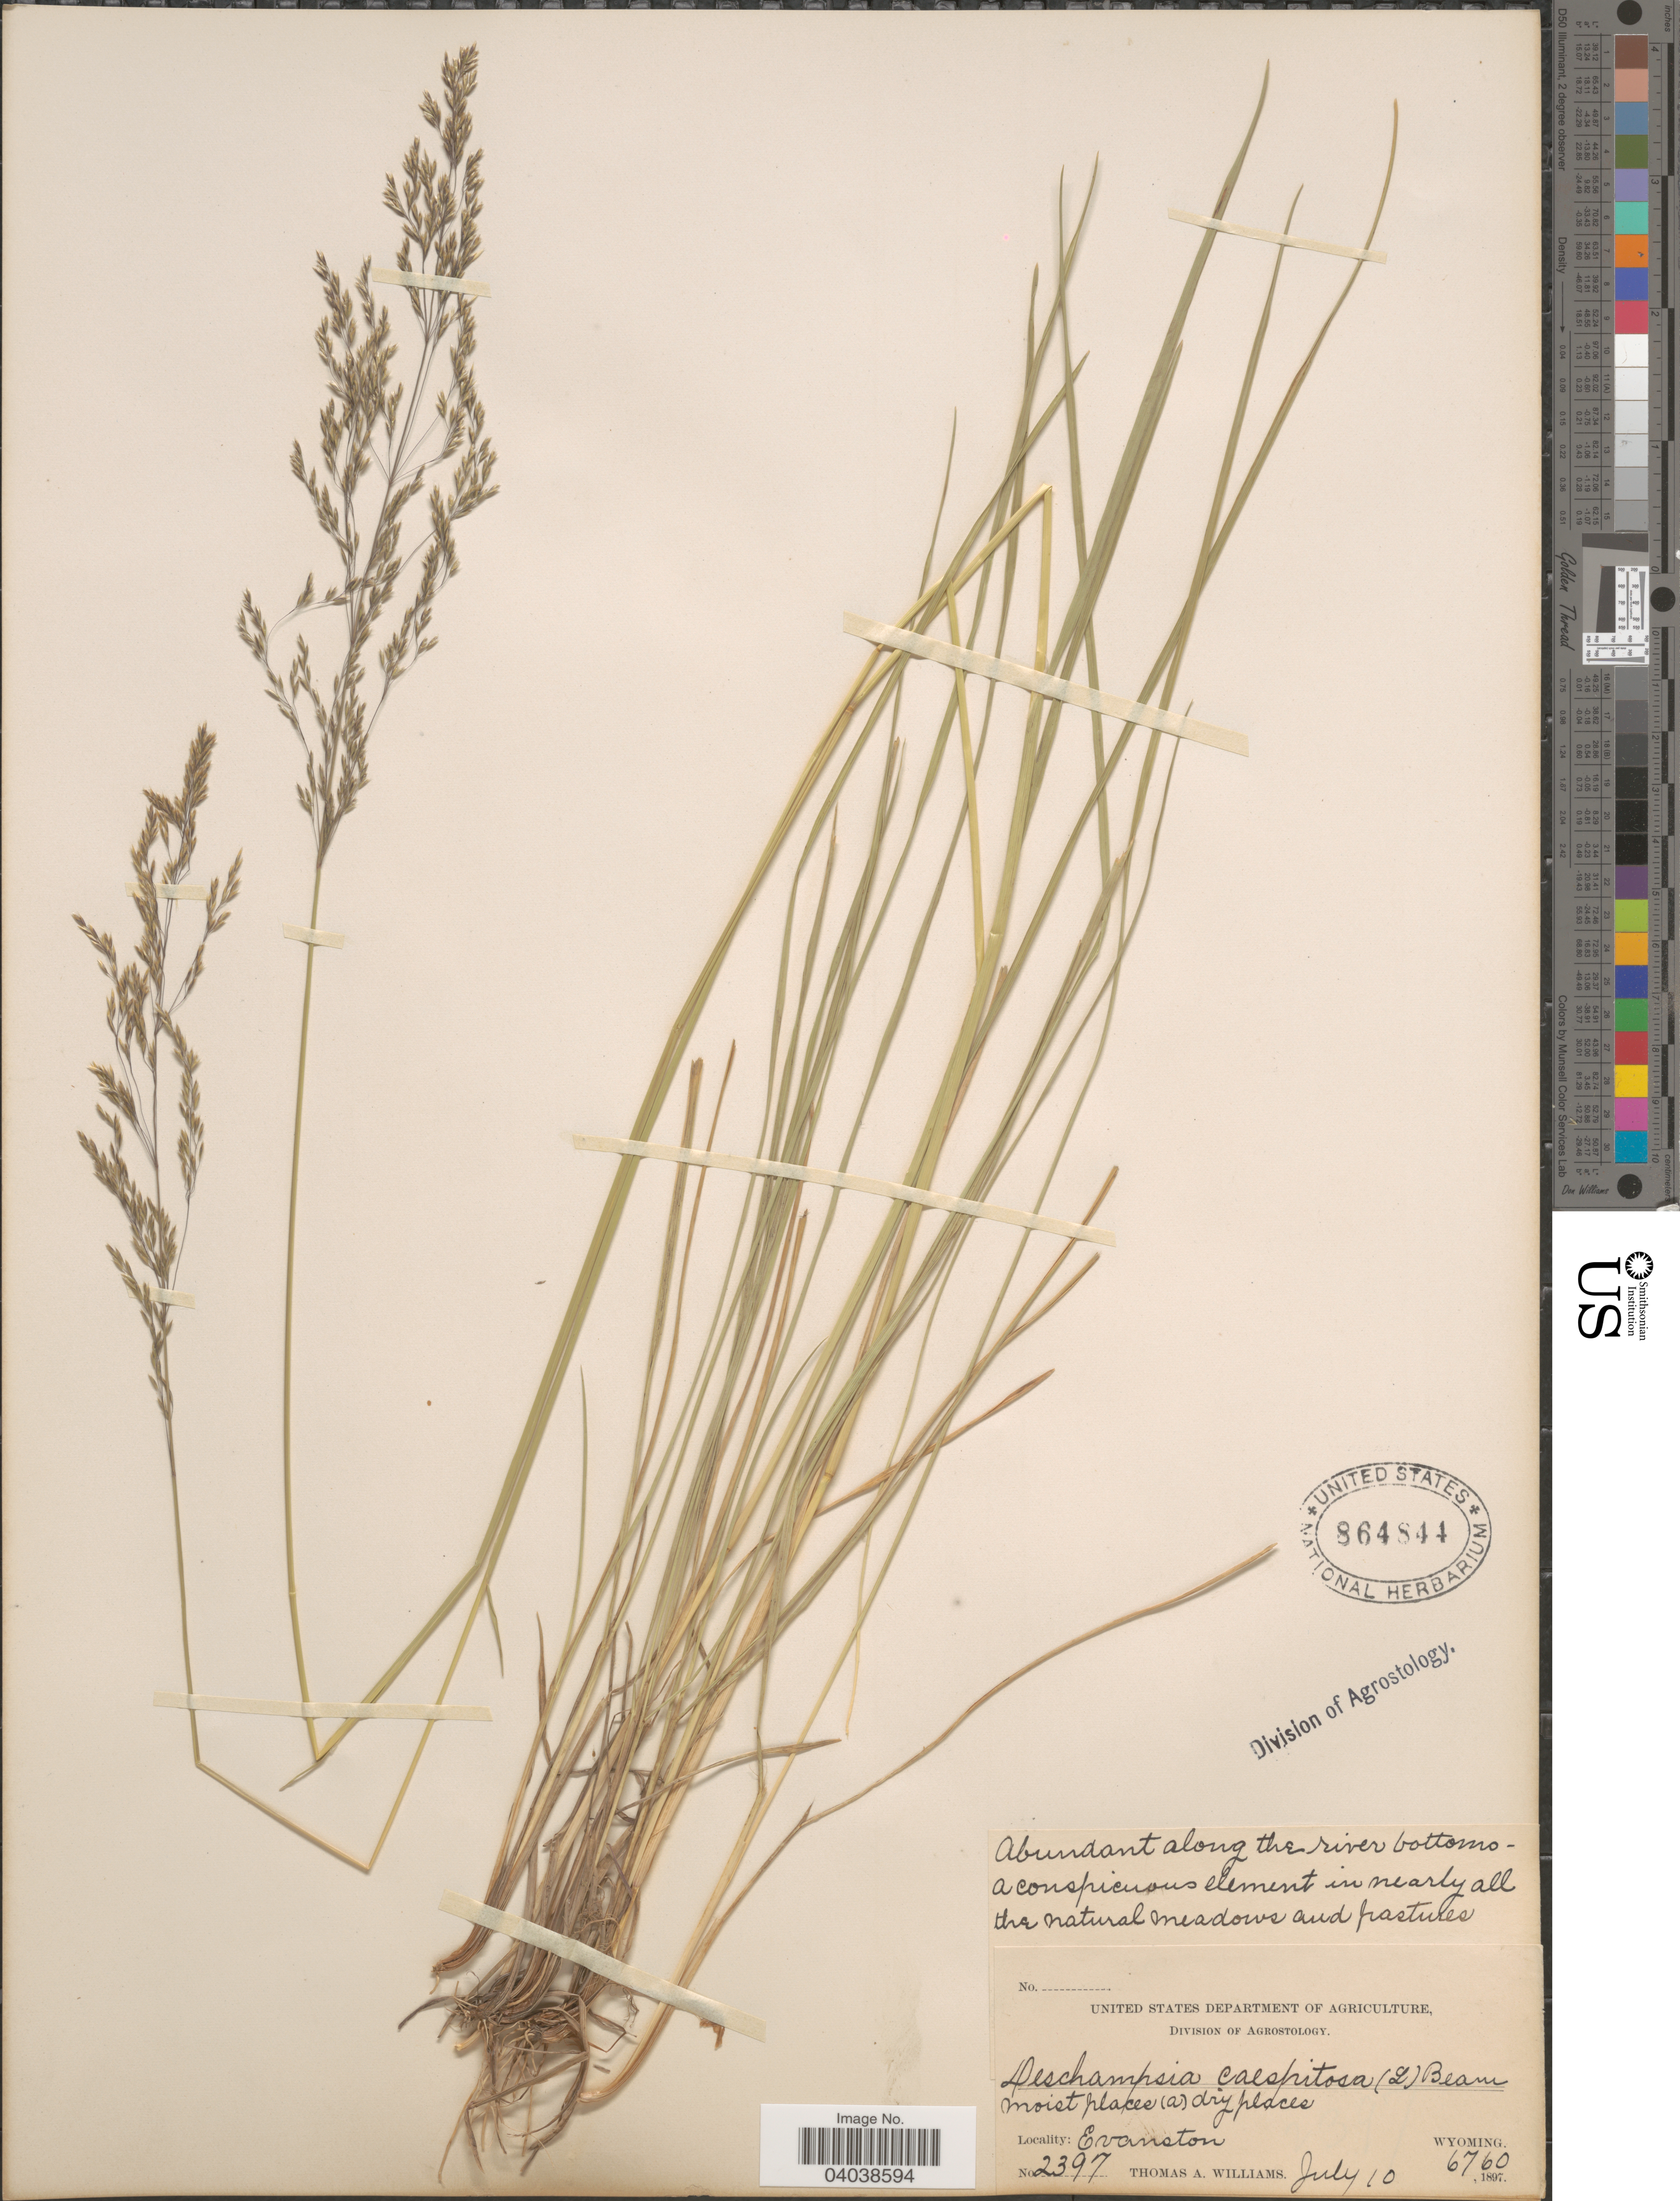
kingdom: Plantae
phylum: Tracheophyta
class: Liliopsida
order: Poales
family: Poaceae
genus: Deschampsia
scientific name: Deschampsia cespitosa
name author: (L.) P. Beauv.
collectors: T. A. Williams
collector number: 2397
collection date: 1897-07-10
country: United States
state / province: Wyoming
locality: Evanston.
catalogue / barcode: US 864844